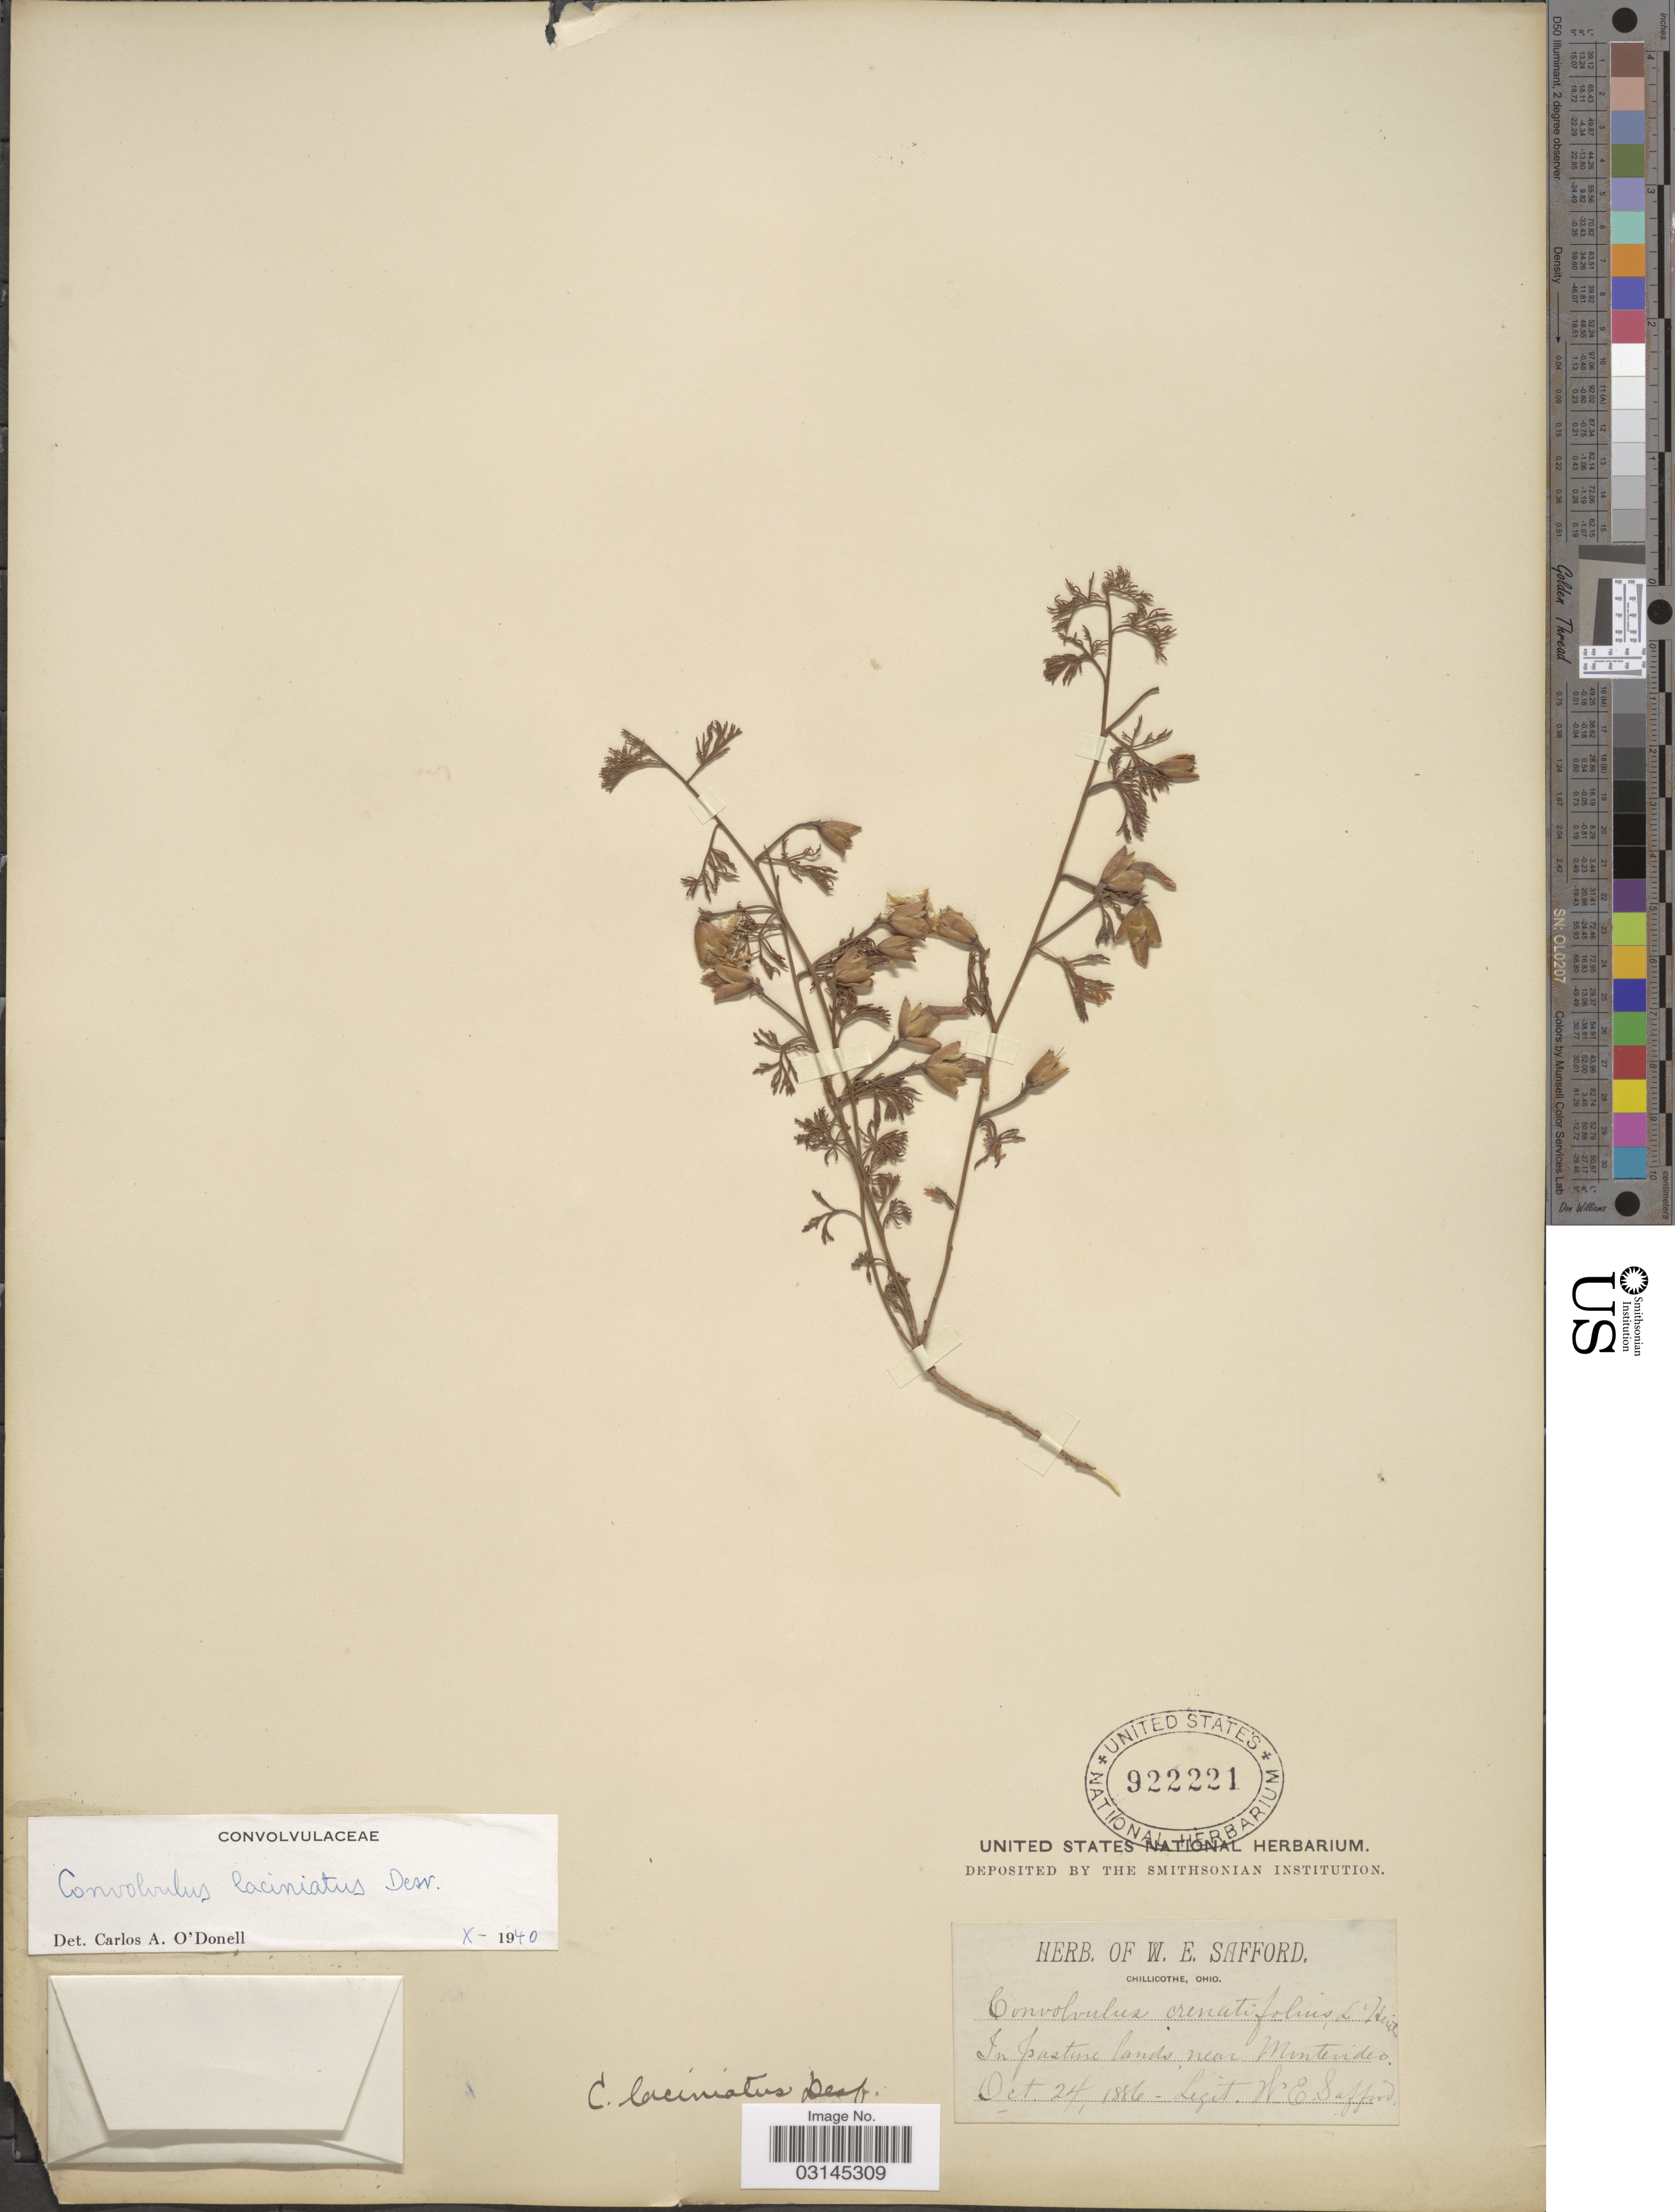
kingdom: Plantae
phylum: Tracheophyta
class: Magnoliopsida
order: Solanales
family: Convolvulaceae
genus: Convolvulus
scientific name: Convolvulus laciniatus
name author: Desr.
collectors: W. E. Safford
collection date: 1886-10-24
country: Uruguay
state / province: Montevideo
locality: In pasture lands near Montevideo.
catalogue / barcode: US 922221